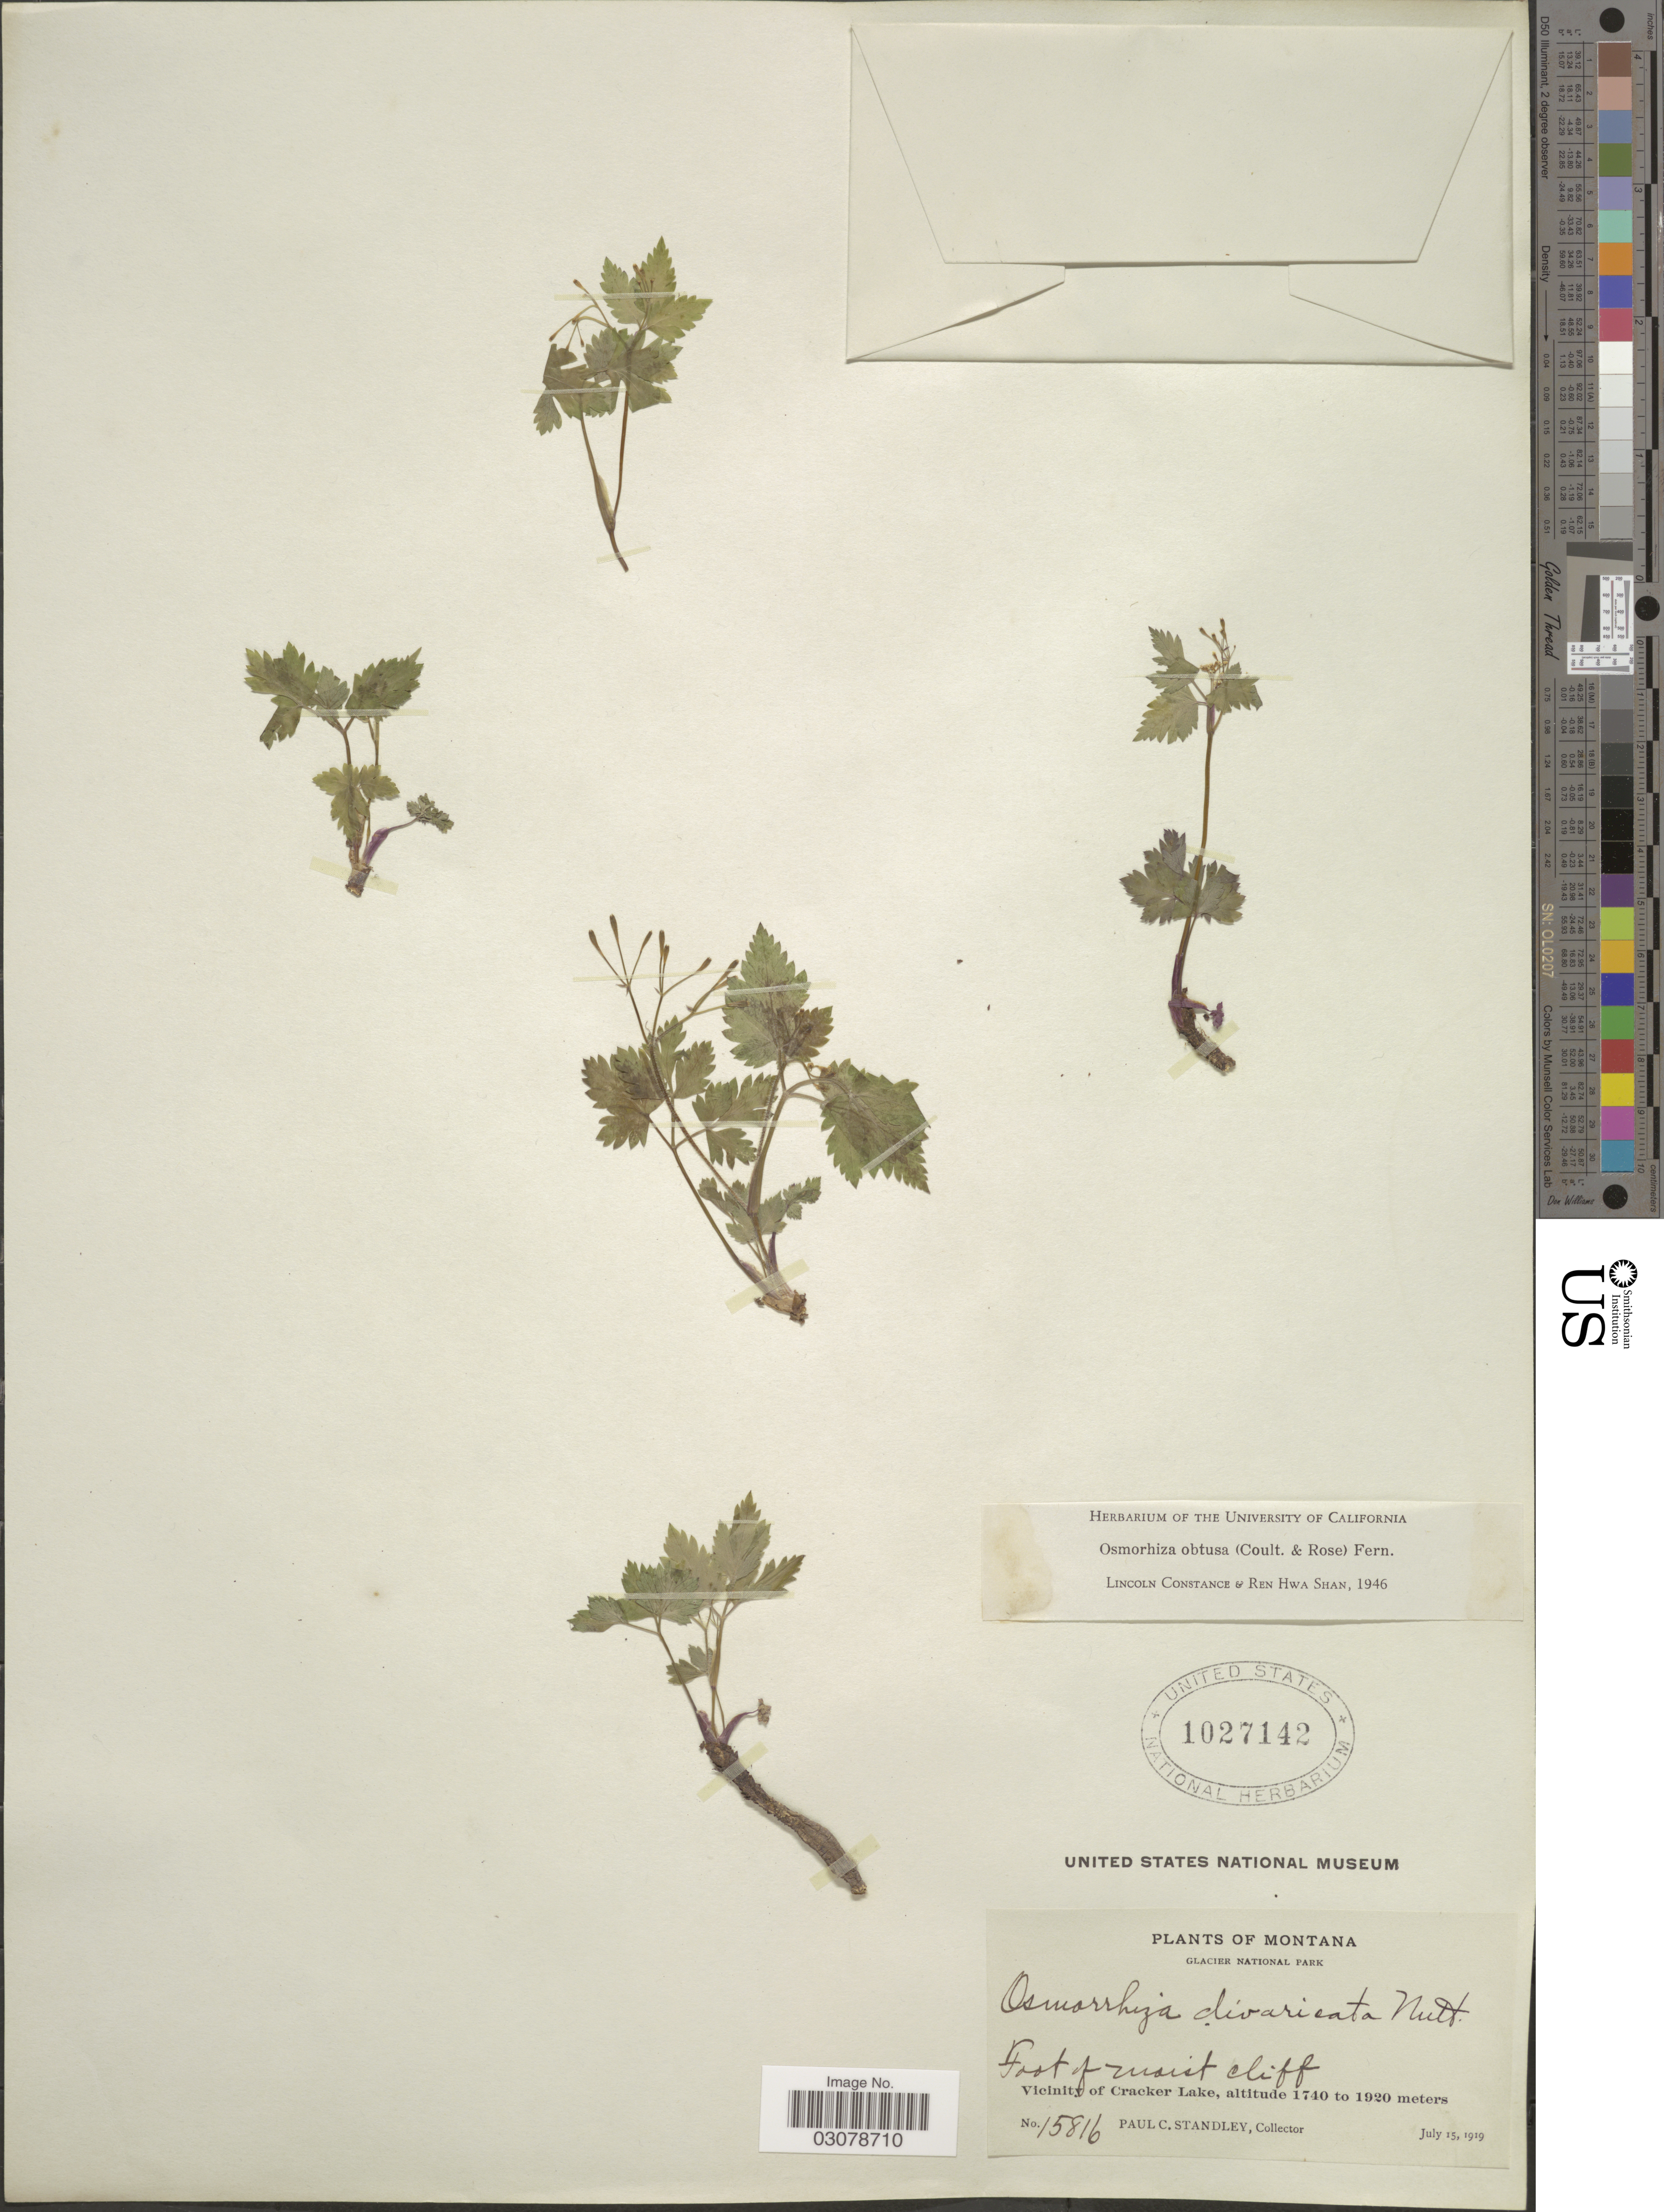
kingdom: Plantae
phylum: Tracheophyta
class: Magnoliopsida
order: Apiales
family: Apiaceae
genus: Osmorhiza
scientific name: Osmorhiza obtusa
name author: (J.M. Coult. & Rose) Fernald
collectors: P. C. Standley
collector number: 15816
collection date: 1919-07-15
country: United States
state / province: Montana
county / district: Glacier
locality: Glacier National Park, Vicinity of Cracker Lake.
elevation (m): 1740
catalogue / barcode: US 1027142